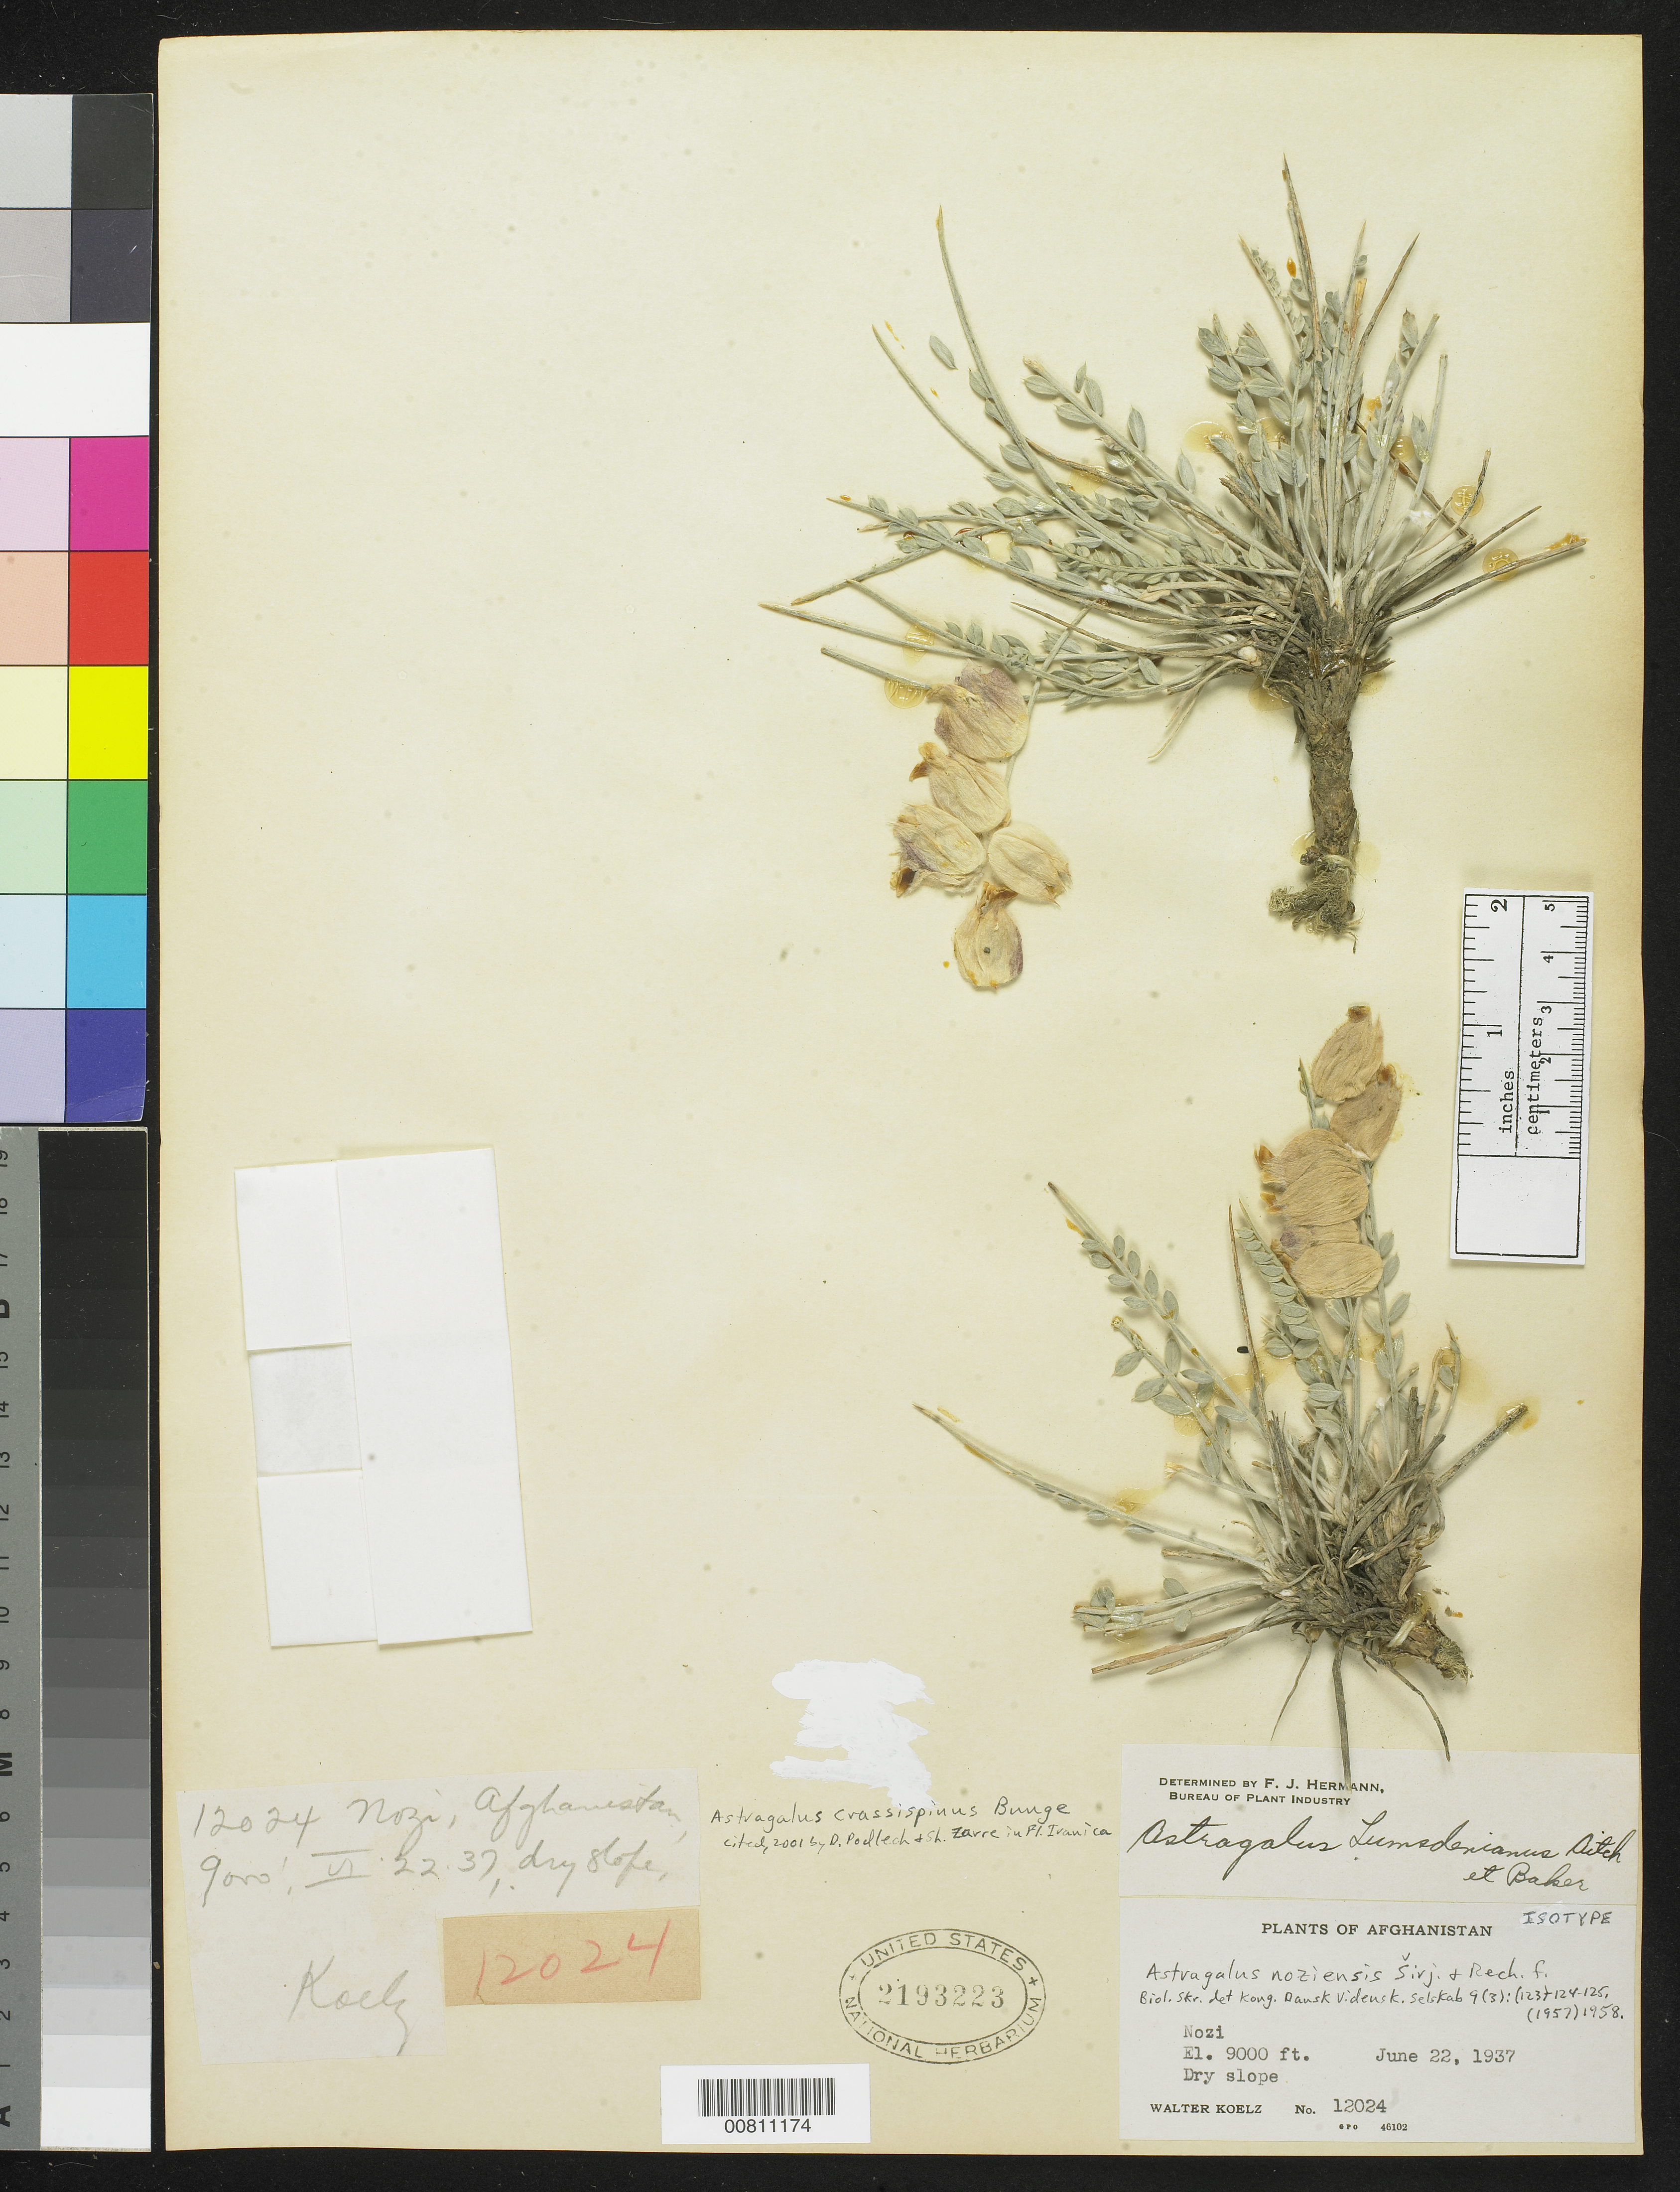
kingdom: Plantae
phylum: Tracheophyta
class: Magnoliopsida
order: Fabales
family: Fabaceae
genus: Astragalus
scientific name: Astragalus noziensis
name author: Širj. & Rech. f.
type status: Isotype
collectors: W. N. Koelz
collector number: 12024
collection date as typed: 22 Jun 1937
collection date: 1937-06-22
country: Afghanistan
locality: Nozi.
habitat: Dry slope.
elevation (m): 2743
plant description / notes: Cited 2001 by D. Podlech & S. Zarre in Fl. Iranica.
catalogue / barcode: US 2193223